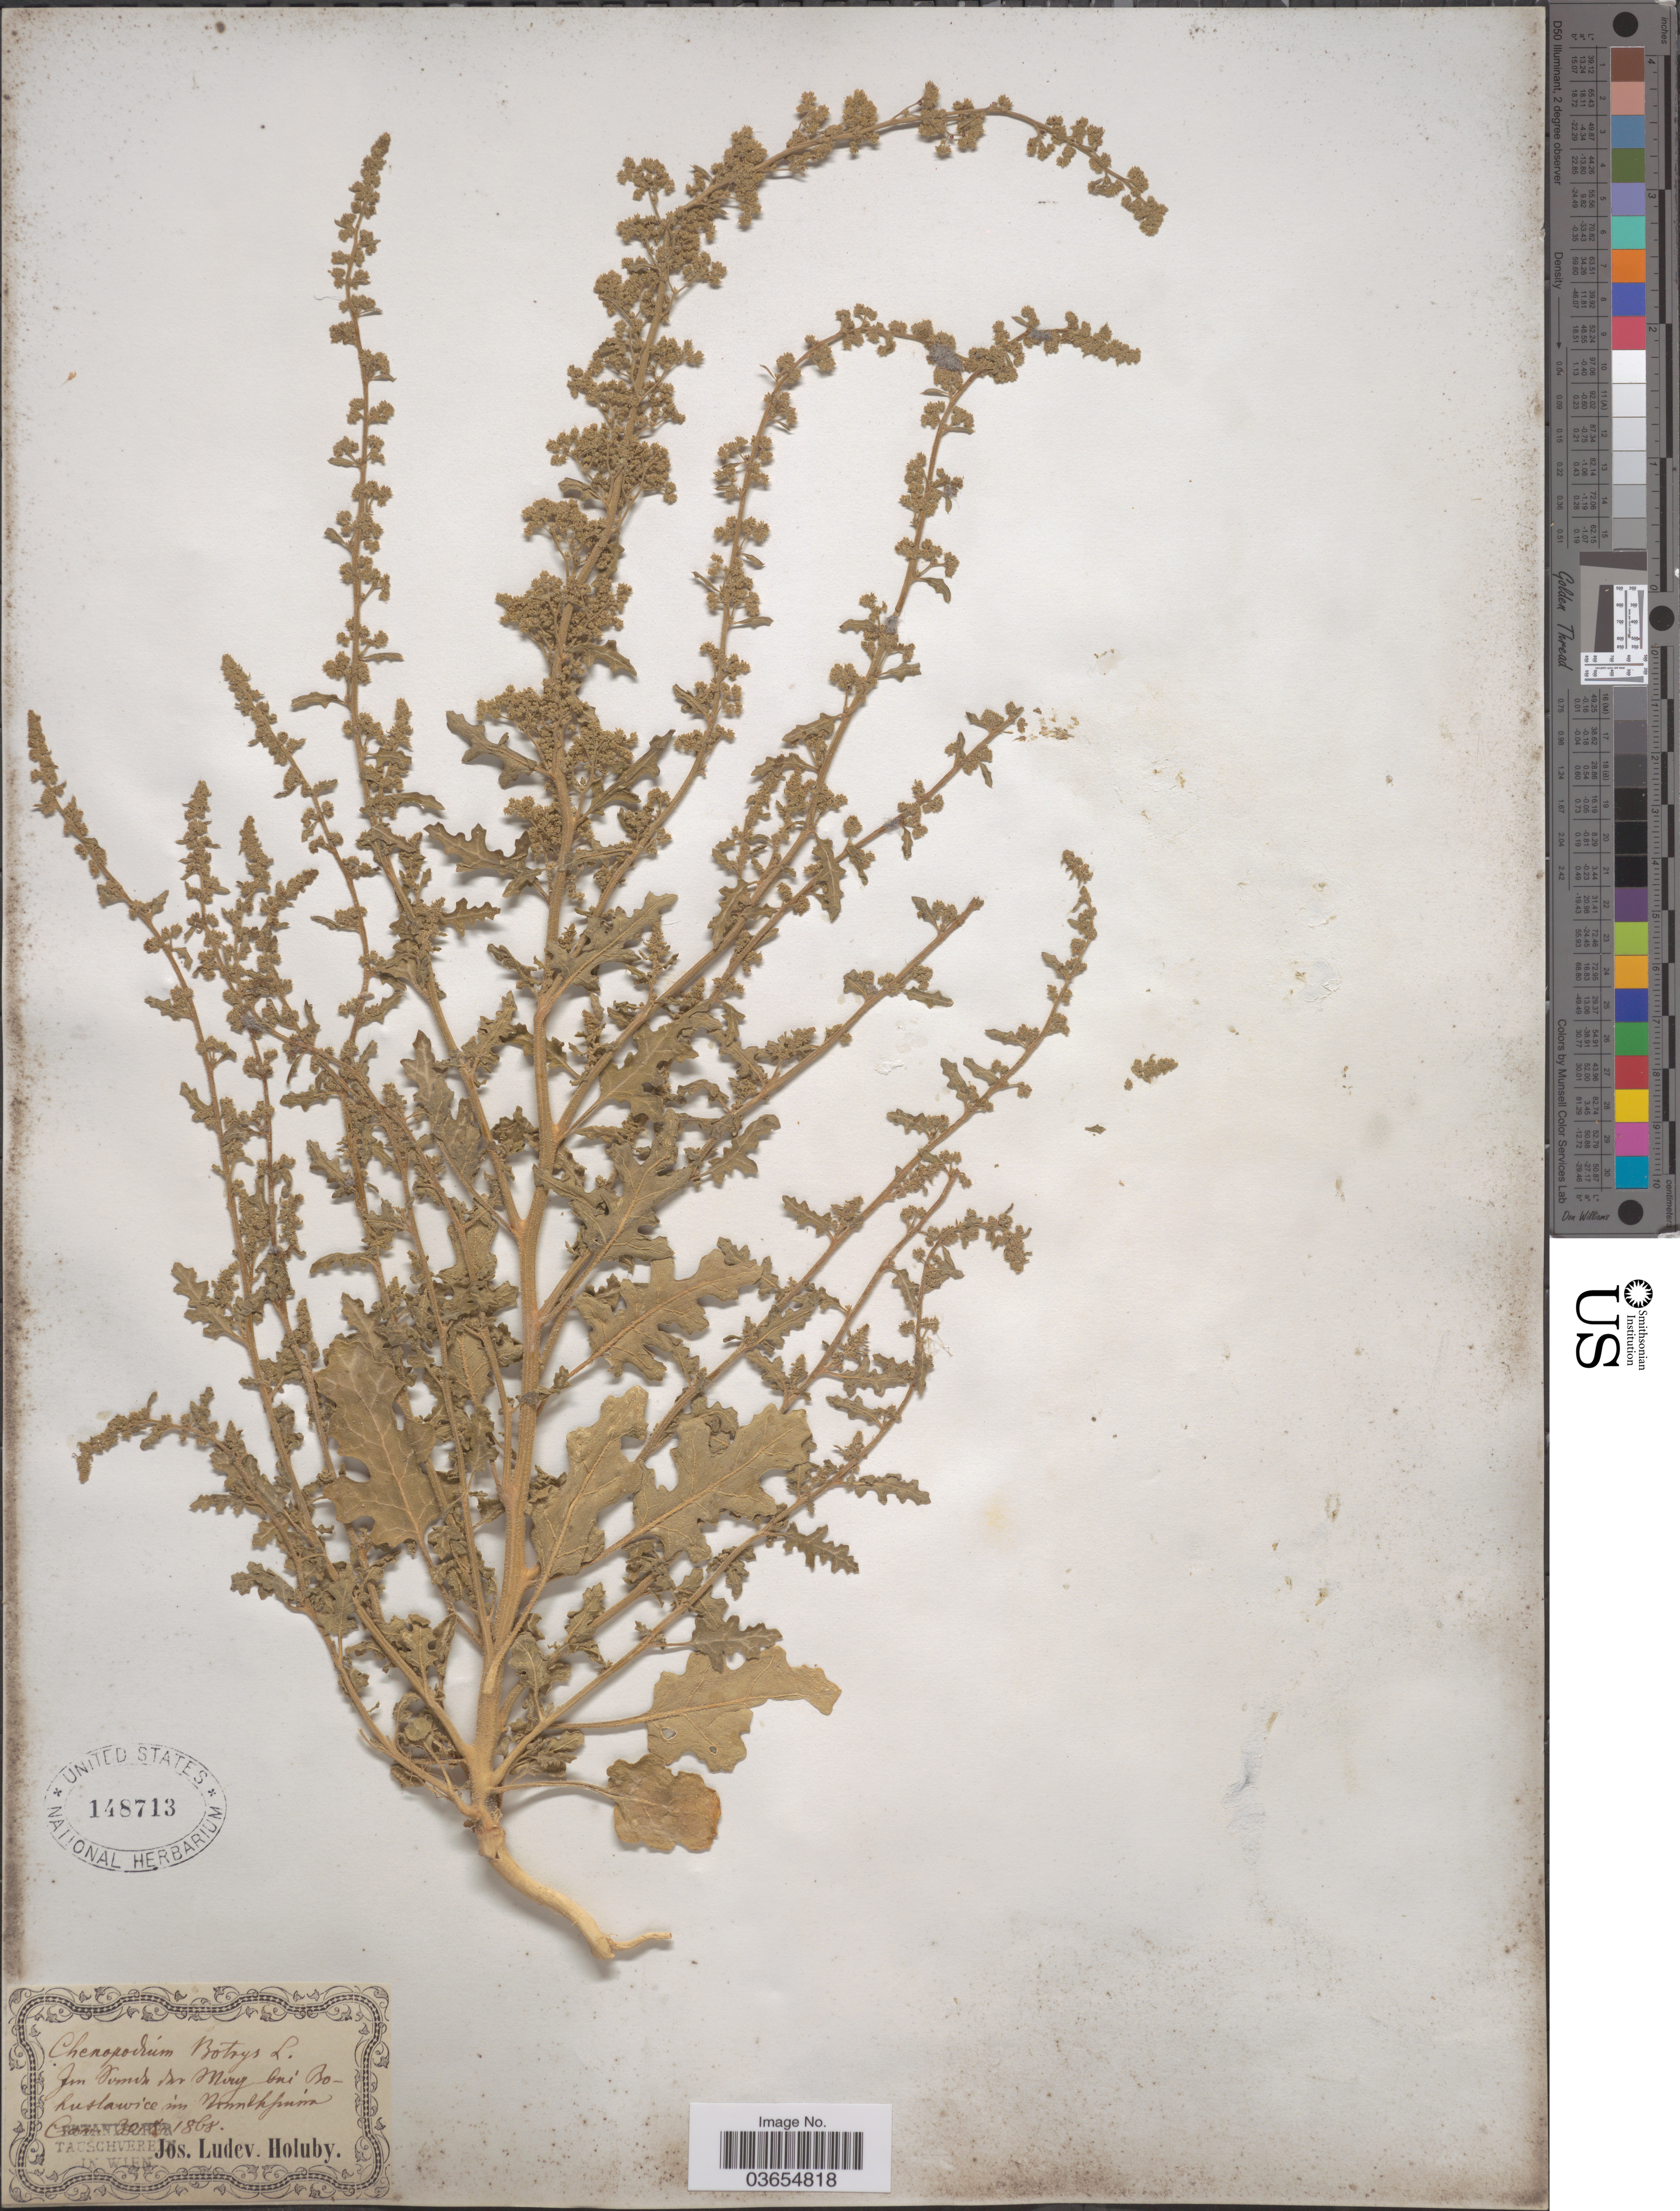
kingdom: Plantae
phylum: Tracheophyta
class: Magnoliopsida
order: Caryophyllales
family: Amaranthaceae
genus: Chenopodium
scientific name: Chenopodium botrys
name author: L.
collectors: J. Holuby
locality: Jon Yvmuh der Miry Oui Bokuslarvice im Nonndkjum. [interpreted]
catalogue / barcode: US 148713